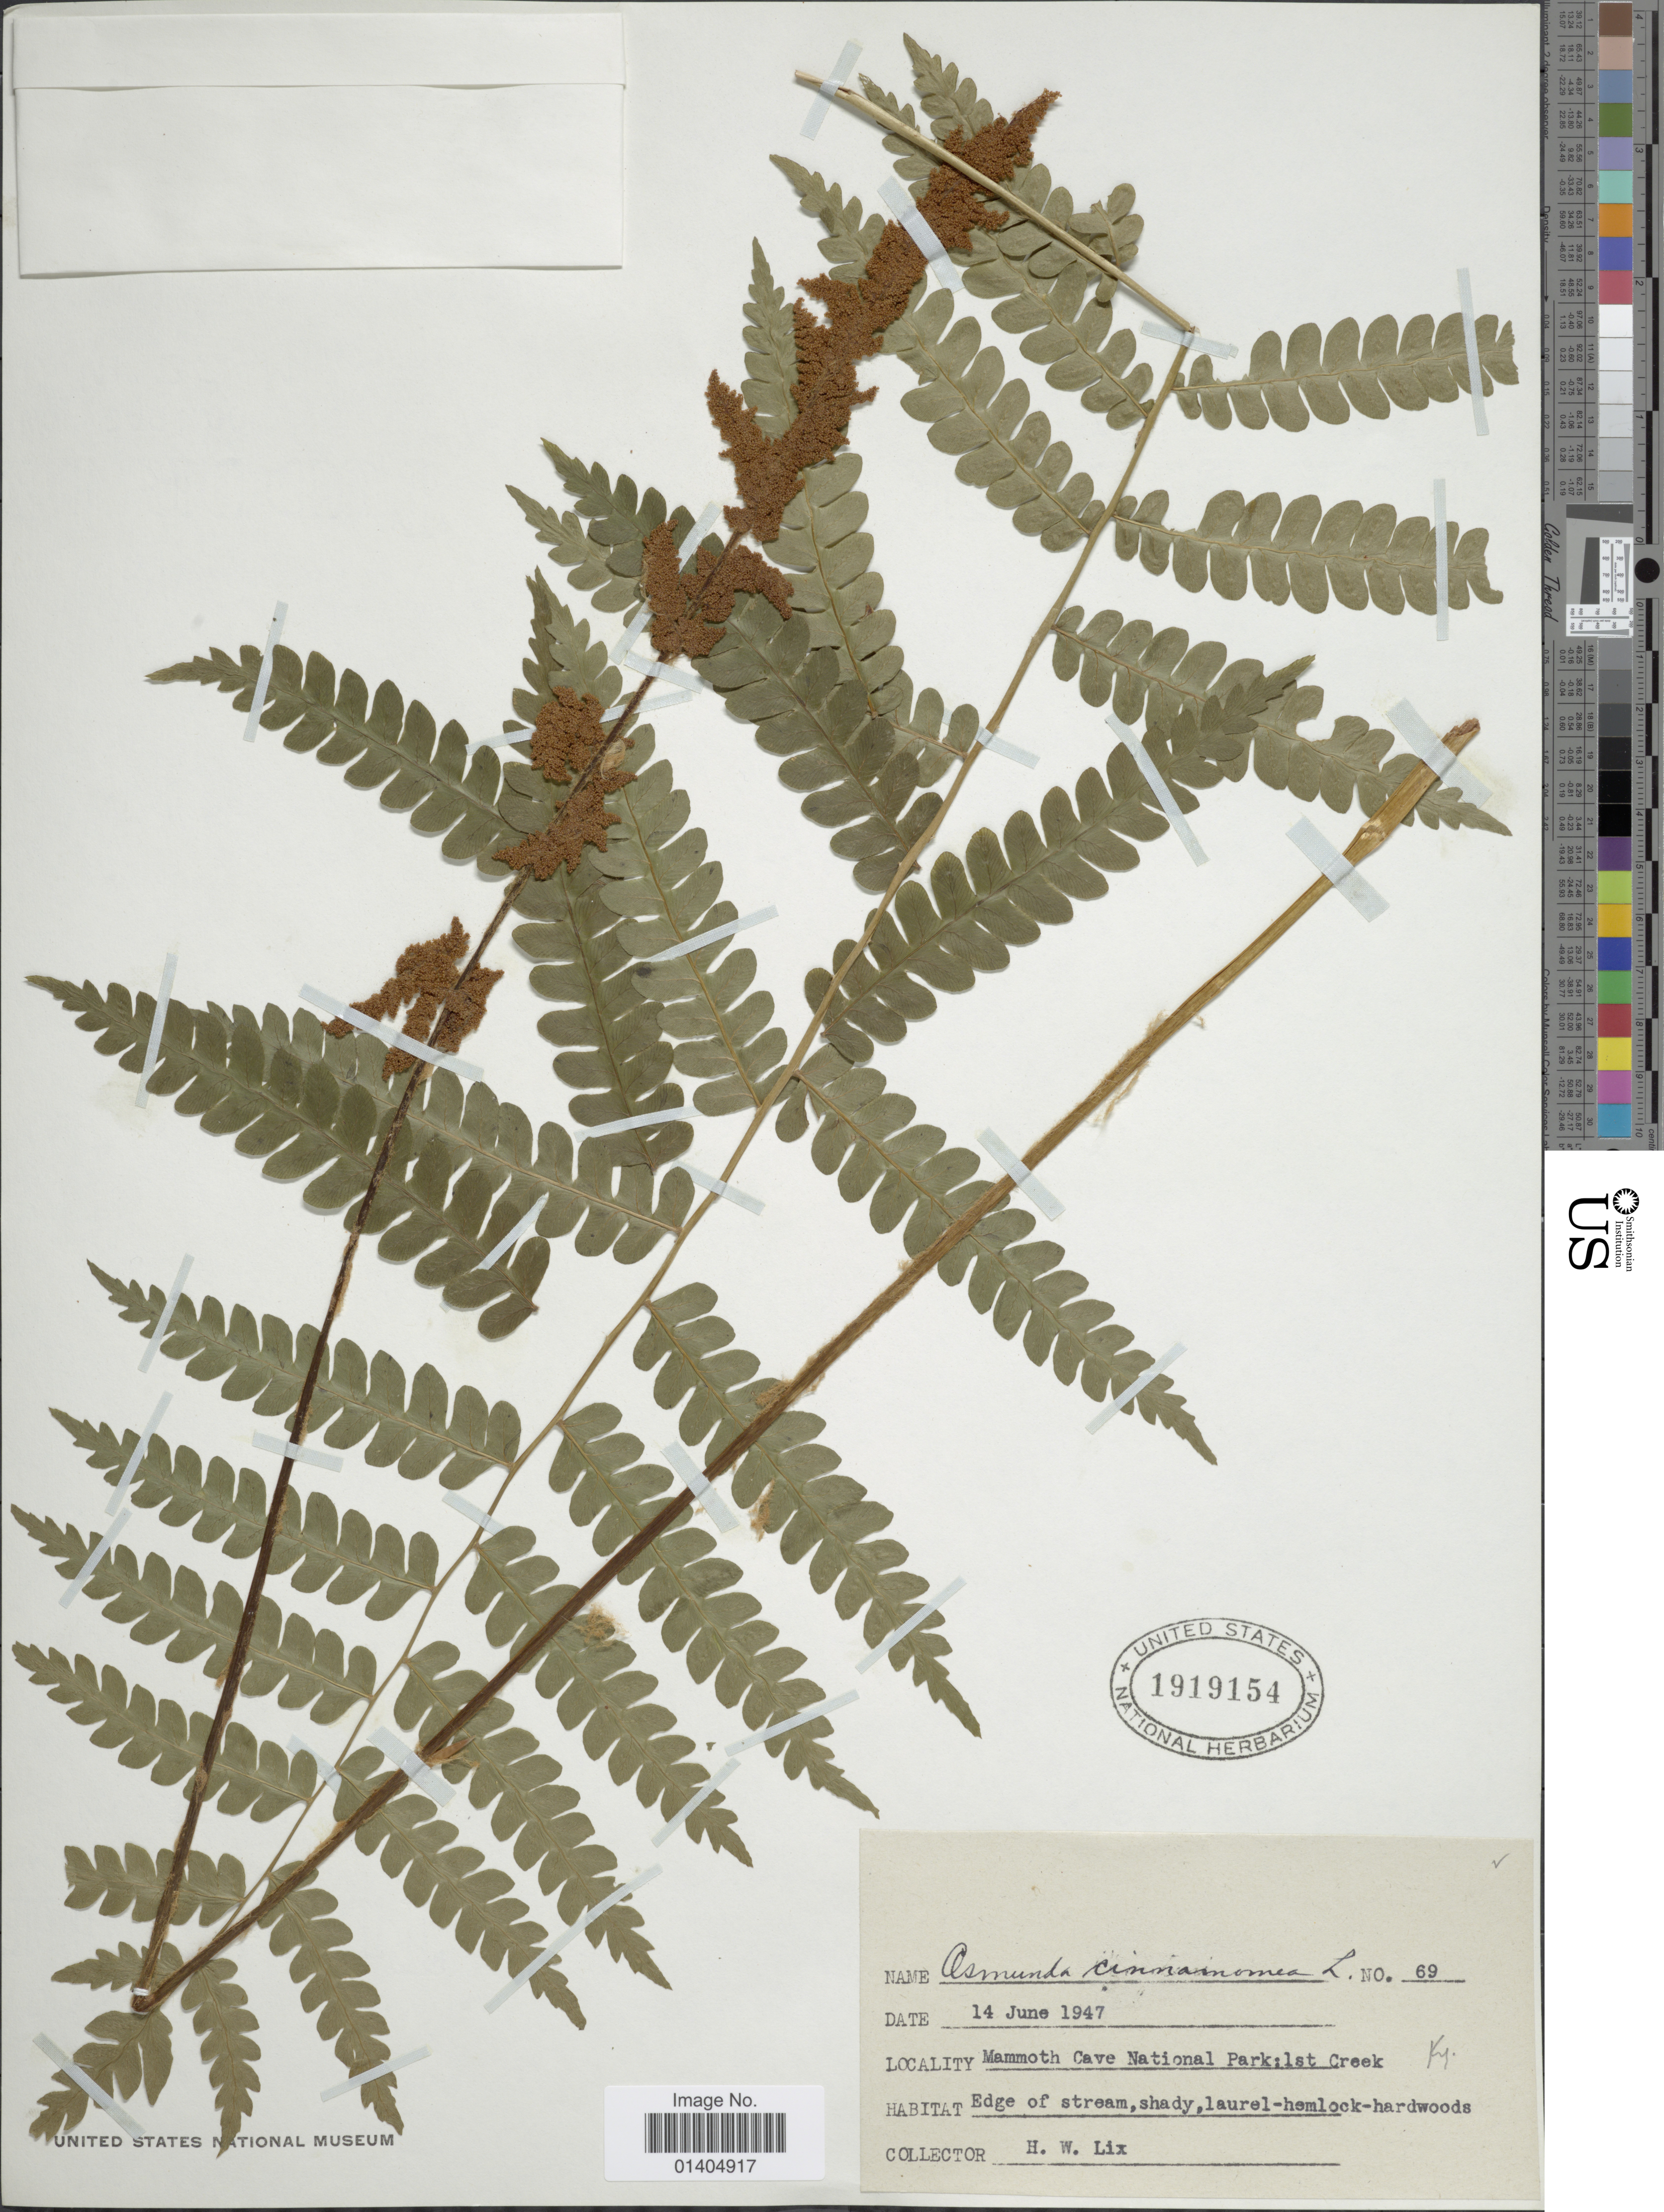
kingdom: Plantae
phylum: Tracheophyta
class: Polypodiopsida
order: Osmundales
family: Osmundaceae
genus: Osmundastrum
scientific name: Osmundastrum cinnamomeum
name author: (L.) C. Presl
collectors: H. W. Lix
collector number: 69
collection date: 1947-06-14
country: United States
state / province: Kentucky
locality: Mammoth cave National Park: 1st Creek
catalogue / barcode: US 1919154